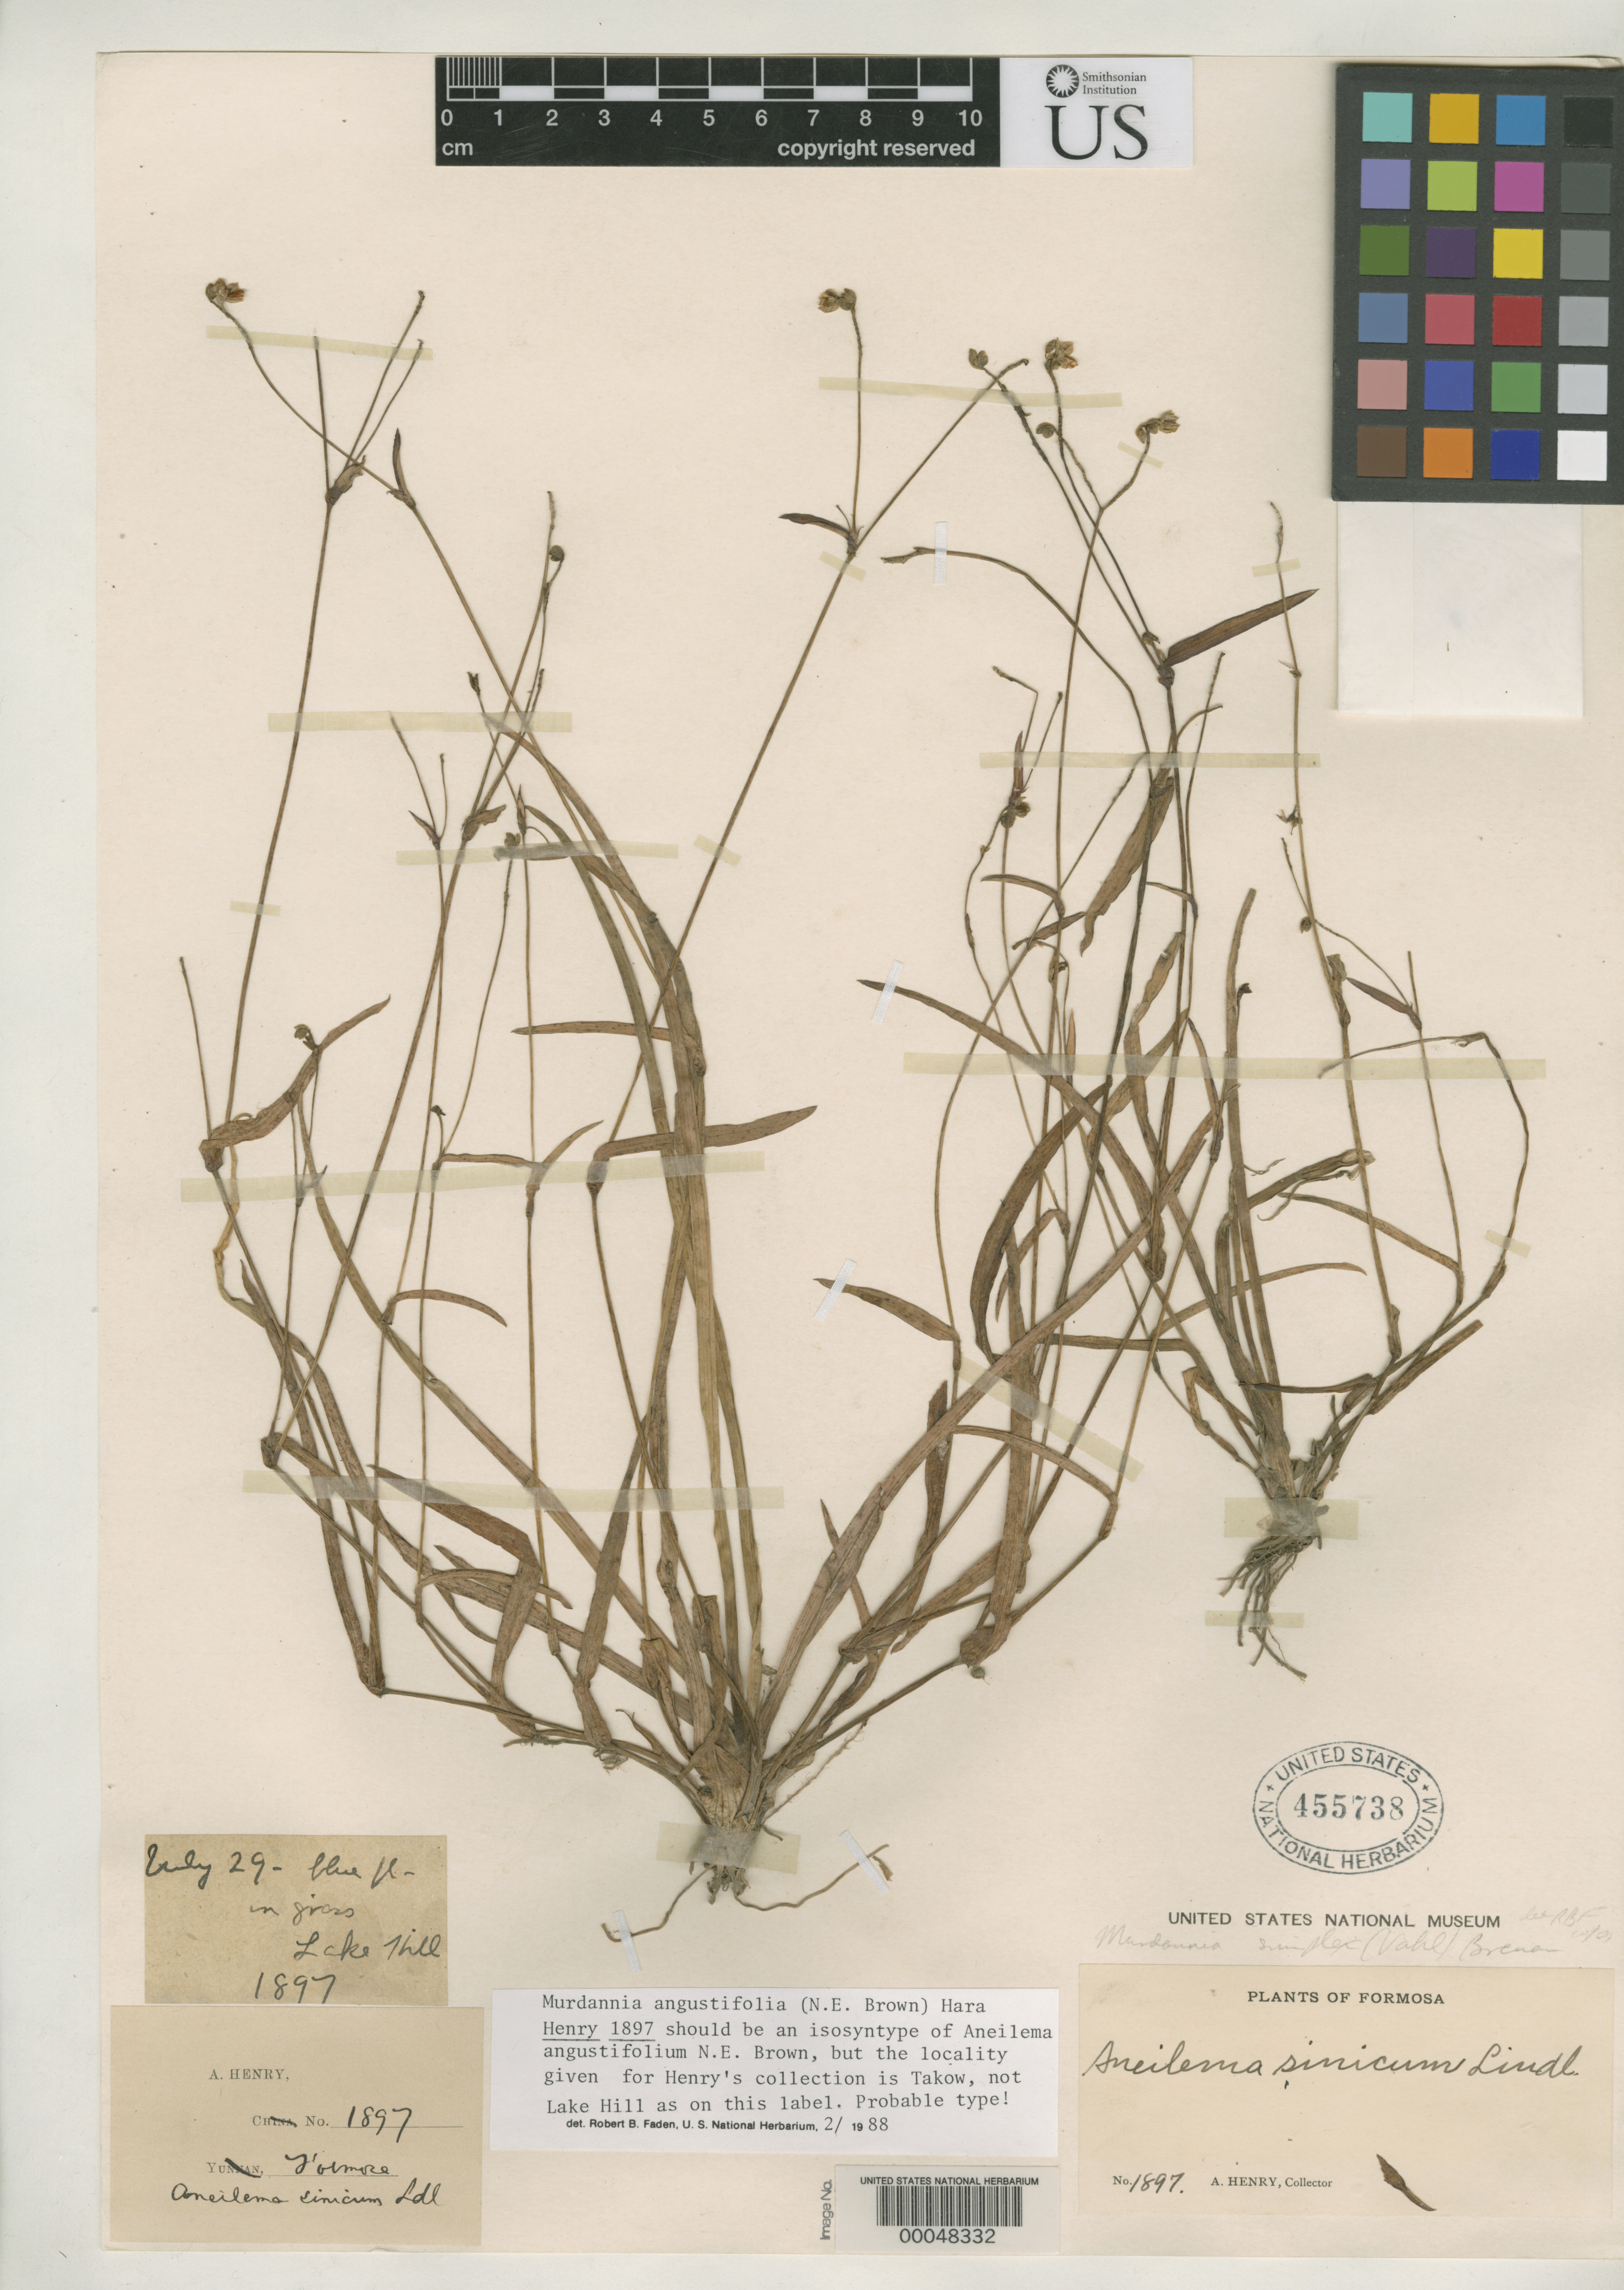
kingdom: Plantae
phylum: Tracheophyta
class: Liliopsida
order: Commelinales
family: Commelinaceae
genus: Aneilema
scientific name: Aneilema angustifolium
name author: N.E. Br. in F.B. Forbes & Hemsl.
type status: Isosyntype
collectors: A. Henry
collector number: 1897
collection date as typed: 29 Jul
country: Taiwan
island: Taiwan [Formosa]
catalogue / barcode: US 455738